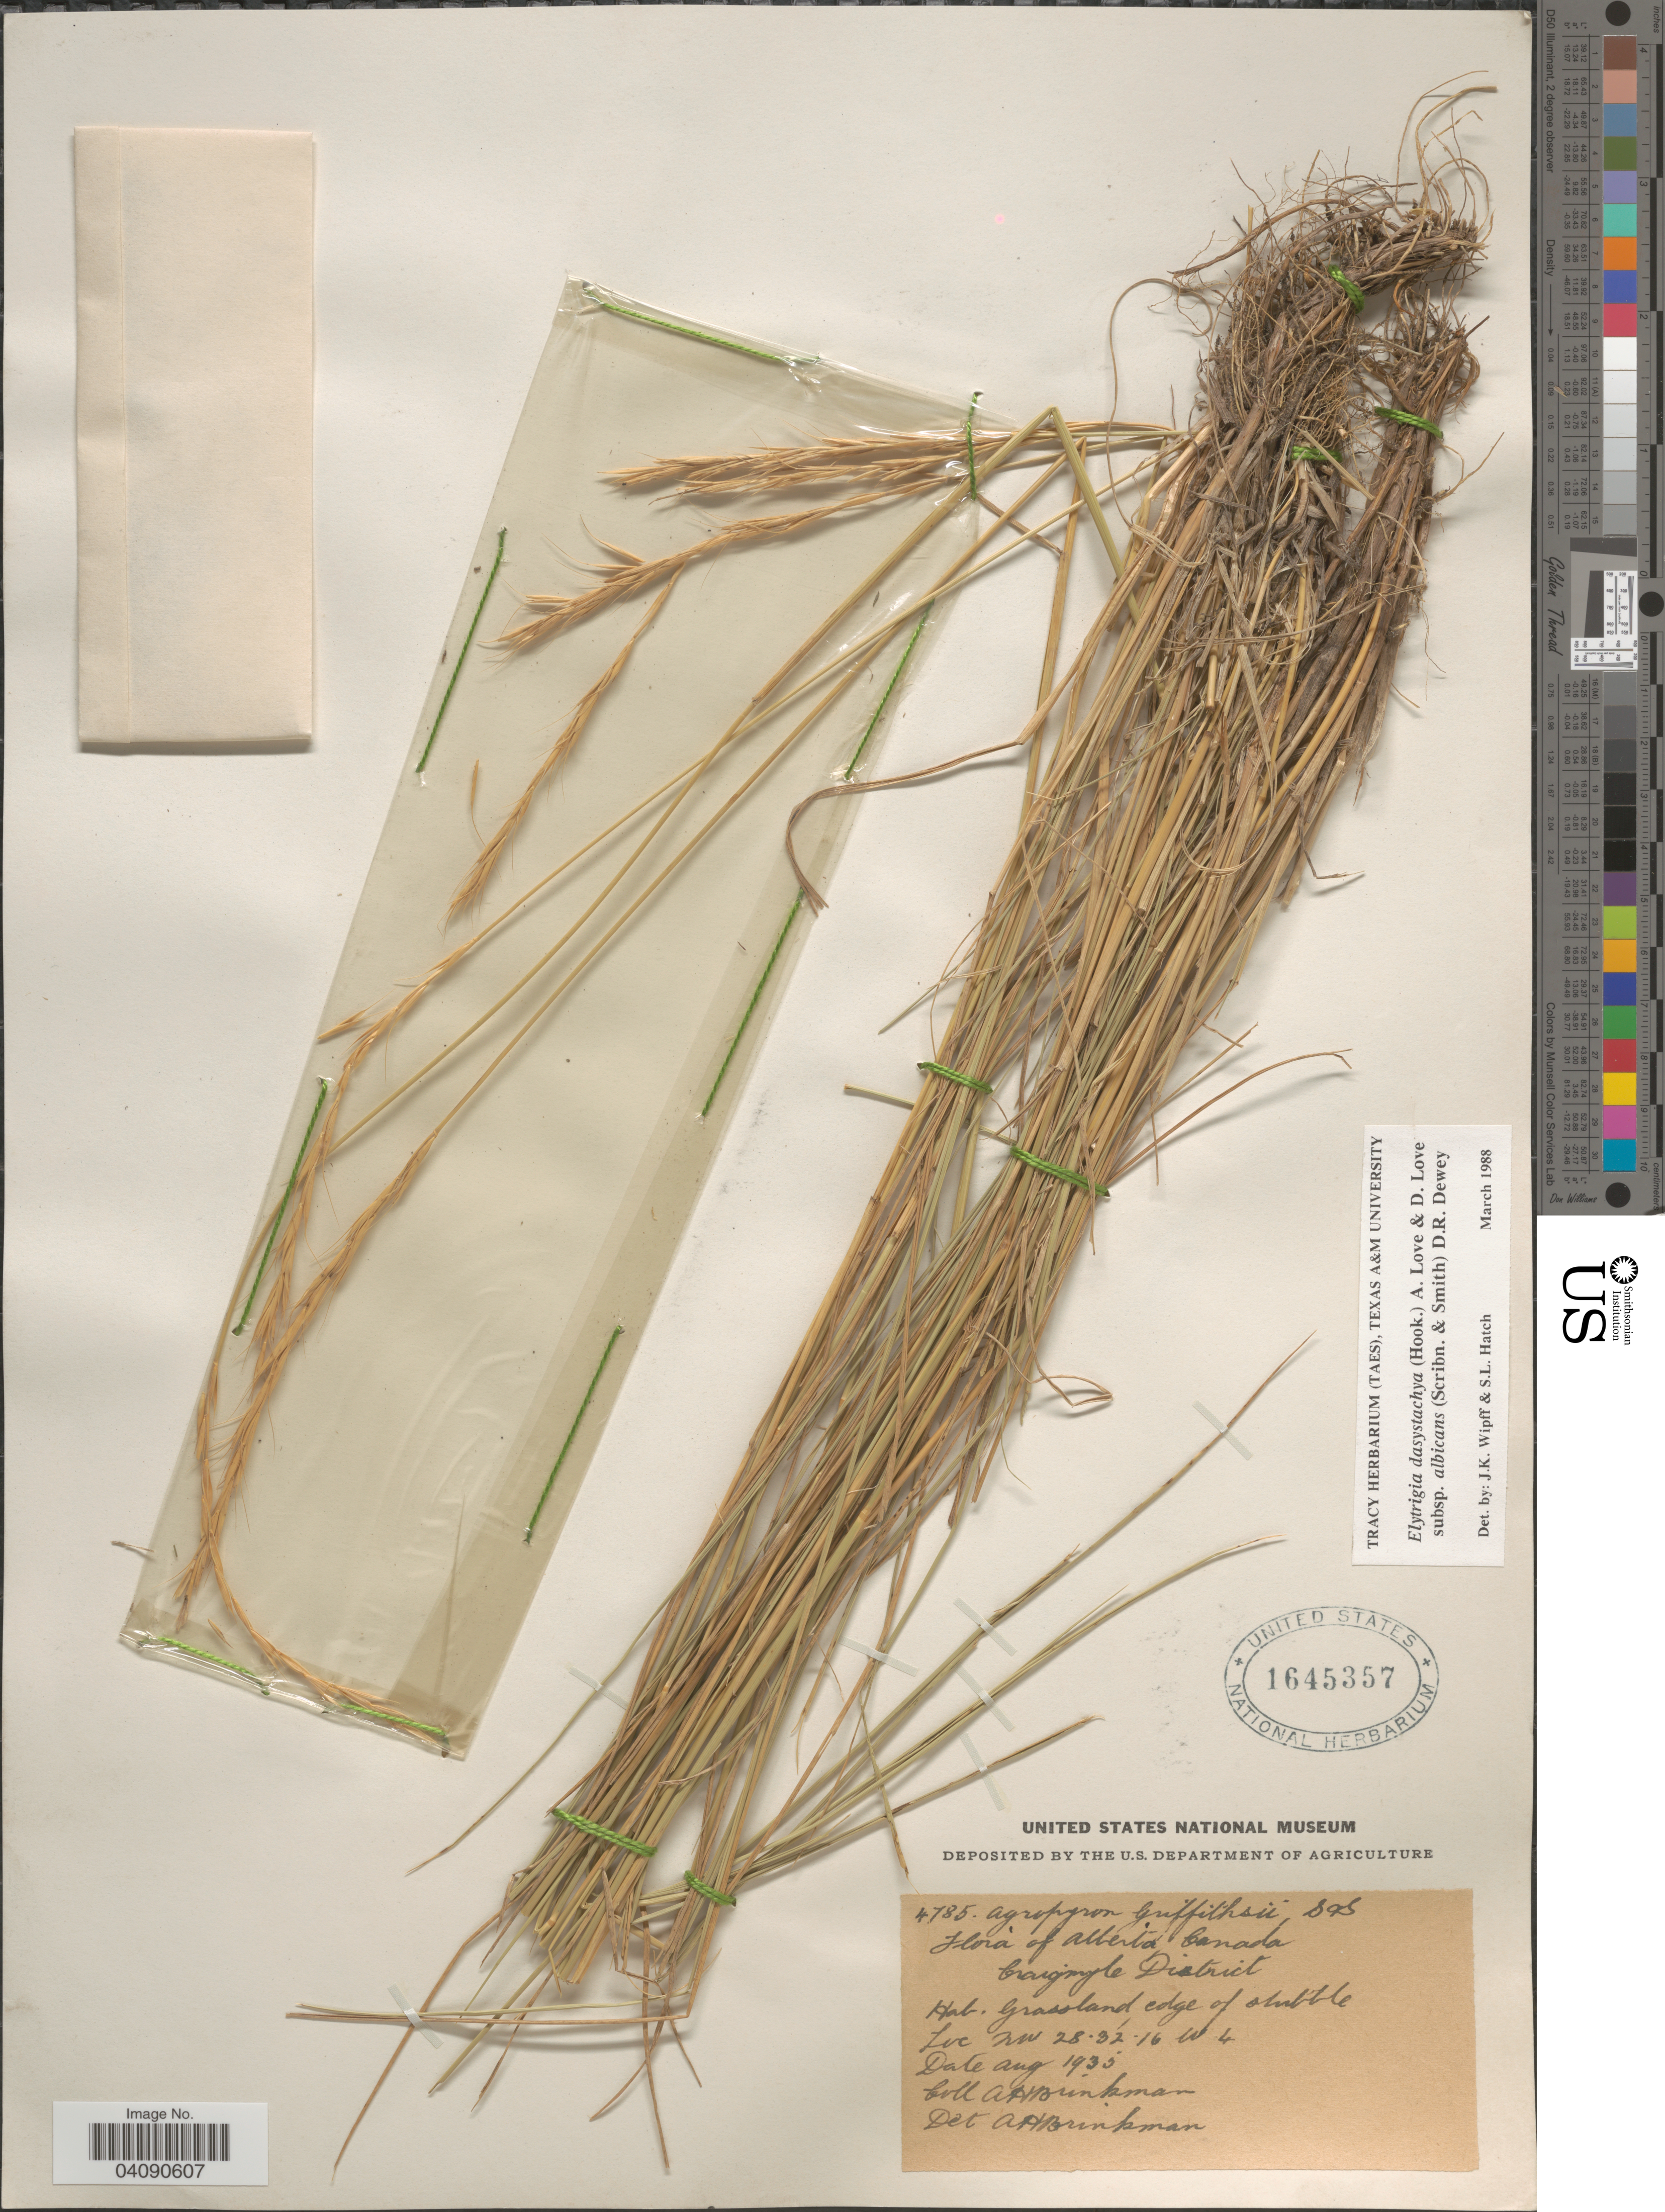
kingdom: Plantae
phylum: Tracheophyta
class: Liliopsida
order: Poales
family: Poaceae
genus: Elymus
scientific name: Elymus albicans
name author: (Scribn. & J.G. Sm.) Á. Löve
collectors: A. Brinkman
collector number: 4785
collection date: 1935-08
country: Canada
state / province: Alberta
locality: Craigmyle District. NW 28.32.16 W.4.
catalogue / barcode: US 1645357